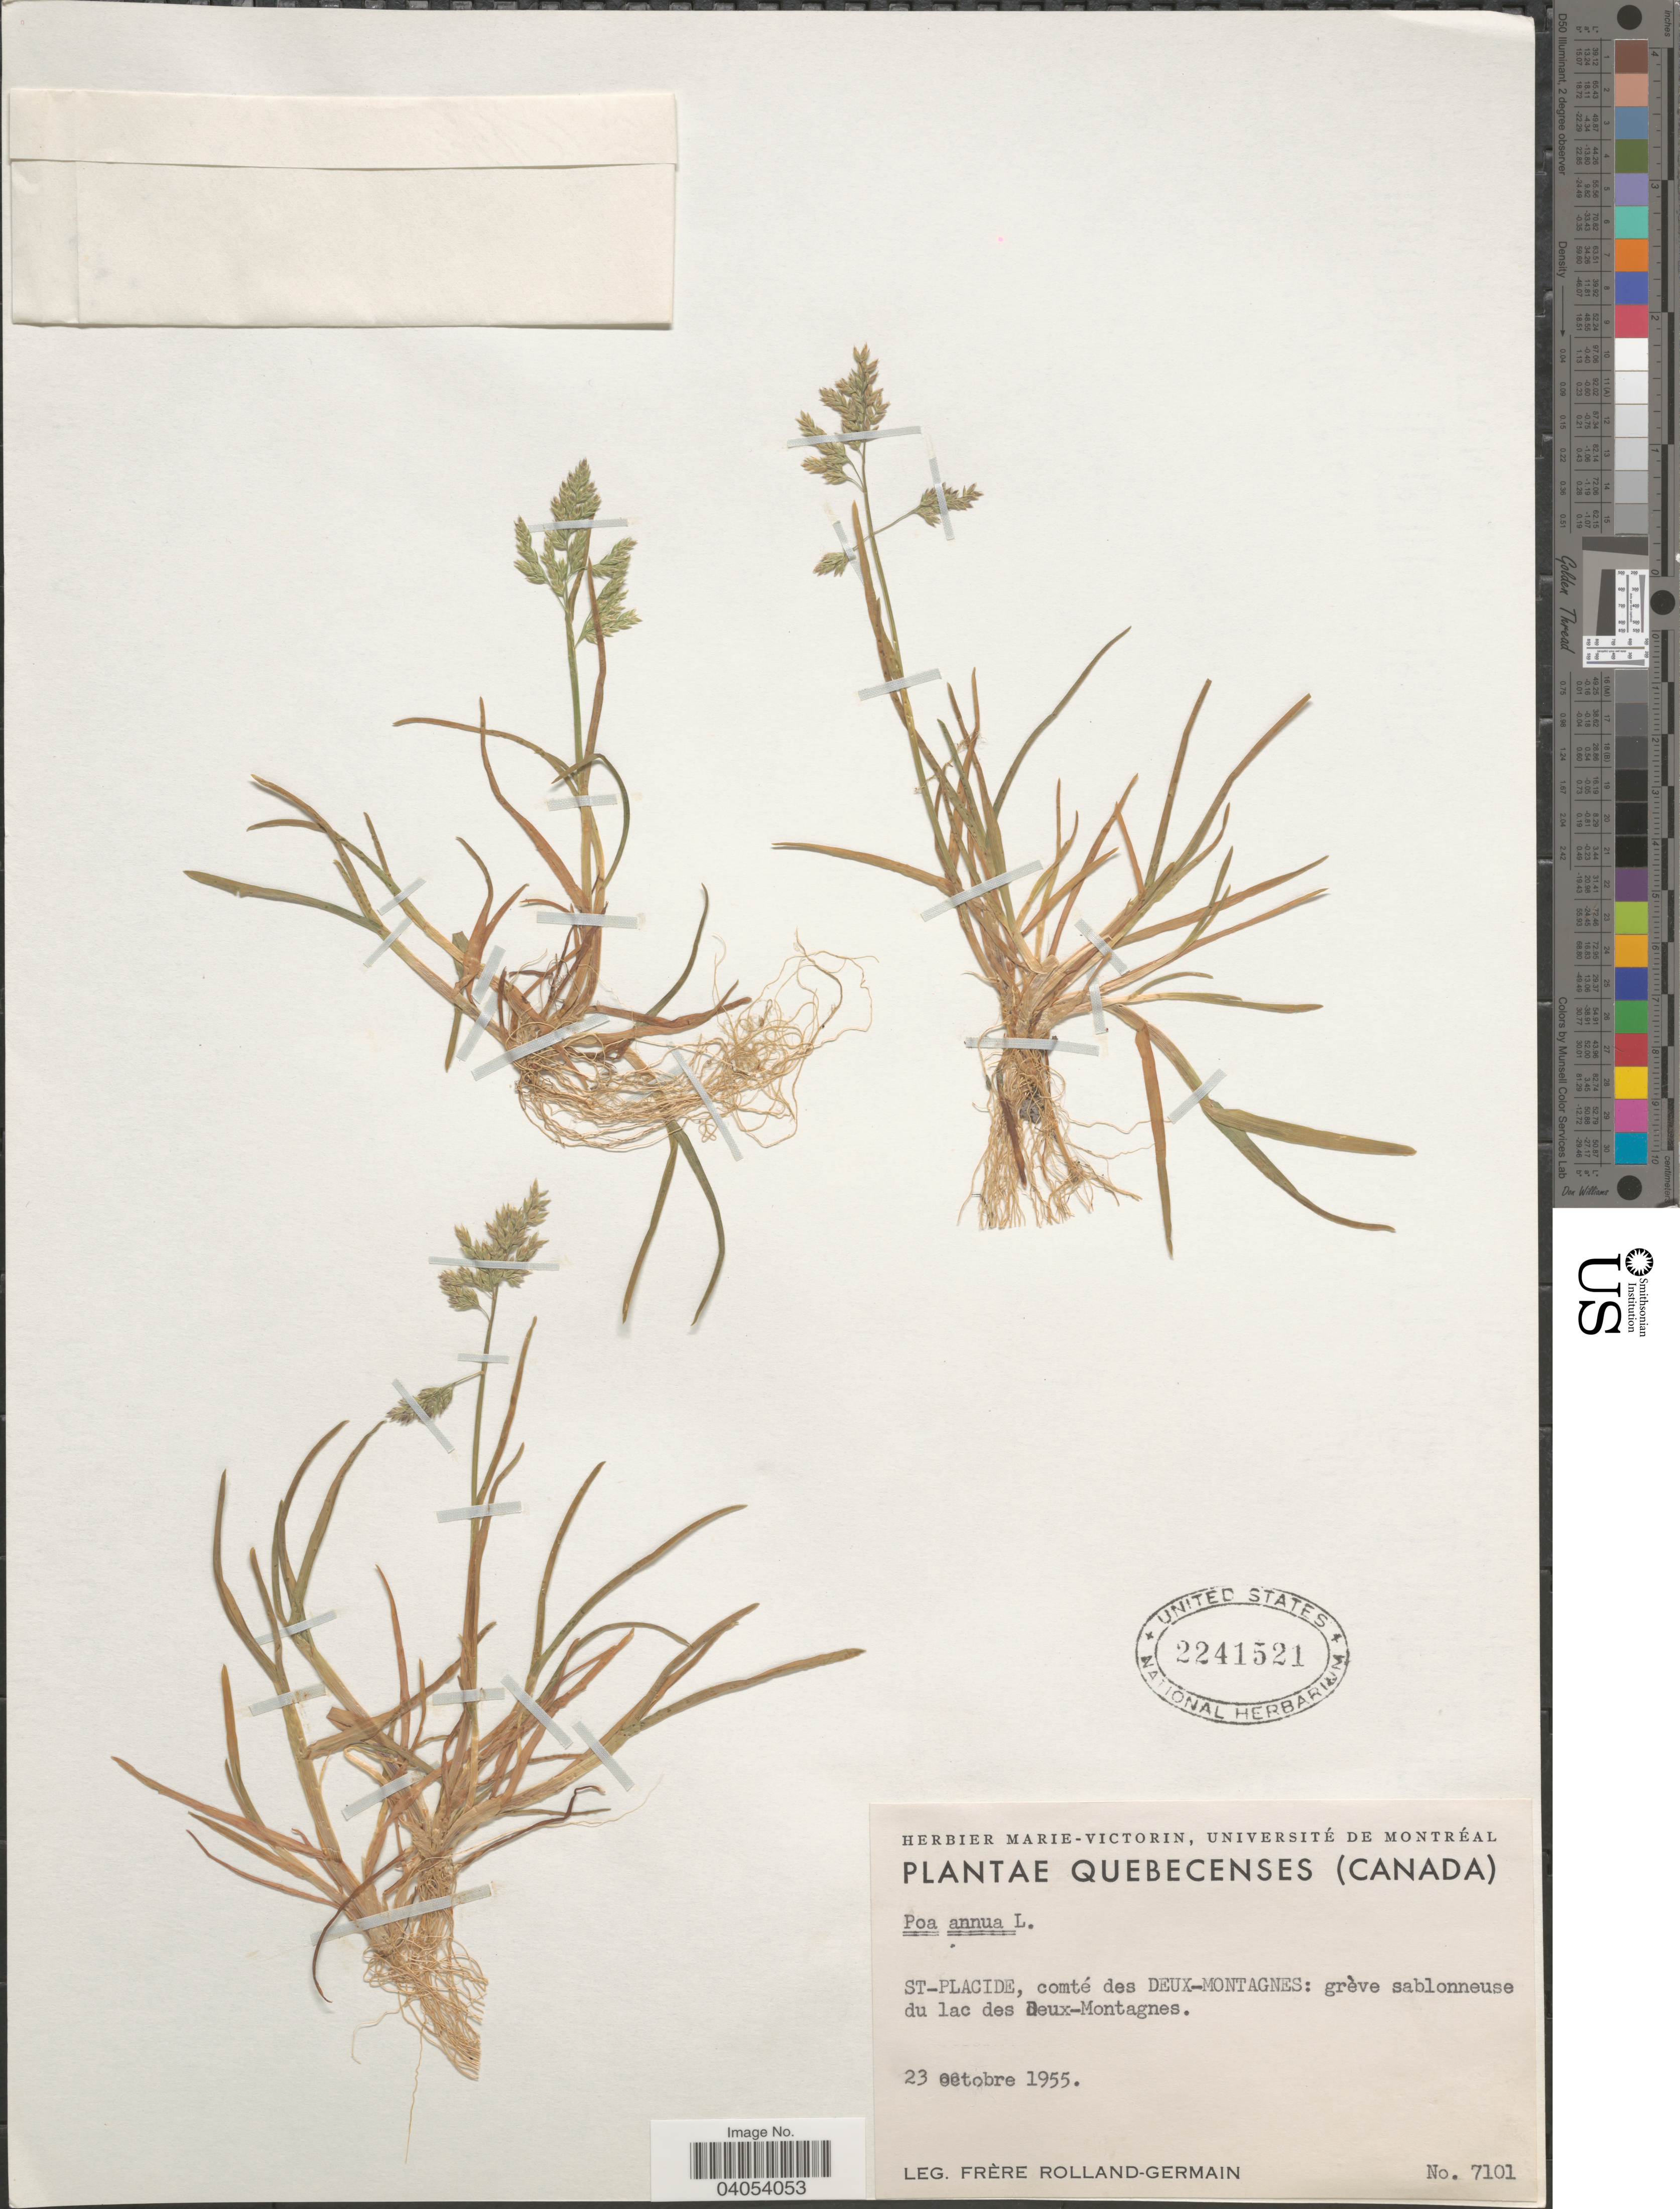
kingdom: Plantae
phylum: Tracheophyta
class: Liliopsida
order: Poales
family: Poaceae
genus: Poa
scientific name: Poa annua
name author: L.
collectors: Rolland-Germain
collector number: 7101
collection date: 1955-10-23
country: Canada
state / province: Quebec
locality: Quebecenses. St-Placide, comté des Deux-Montagnes: grève sablonneuse du lac des Deux-Montagnes.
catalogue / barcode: US 2241521